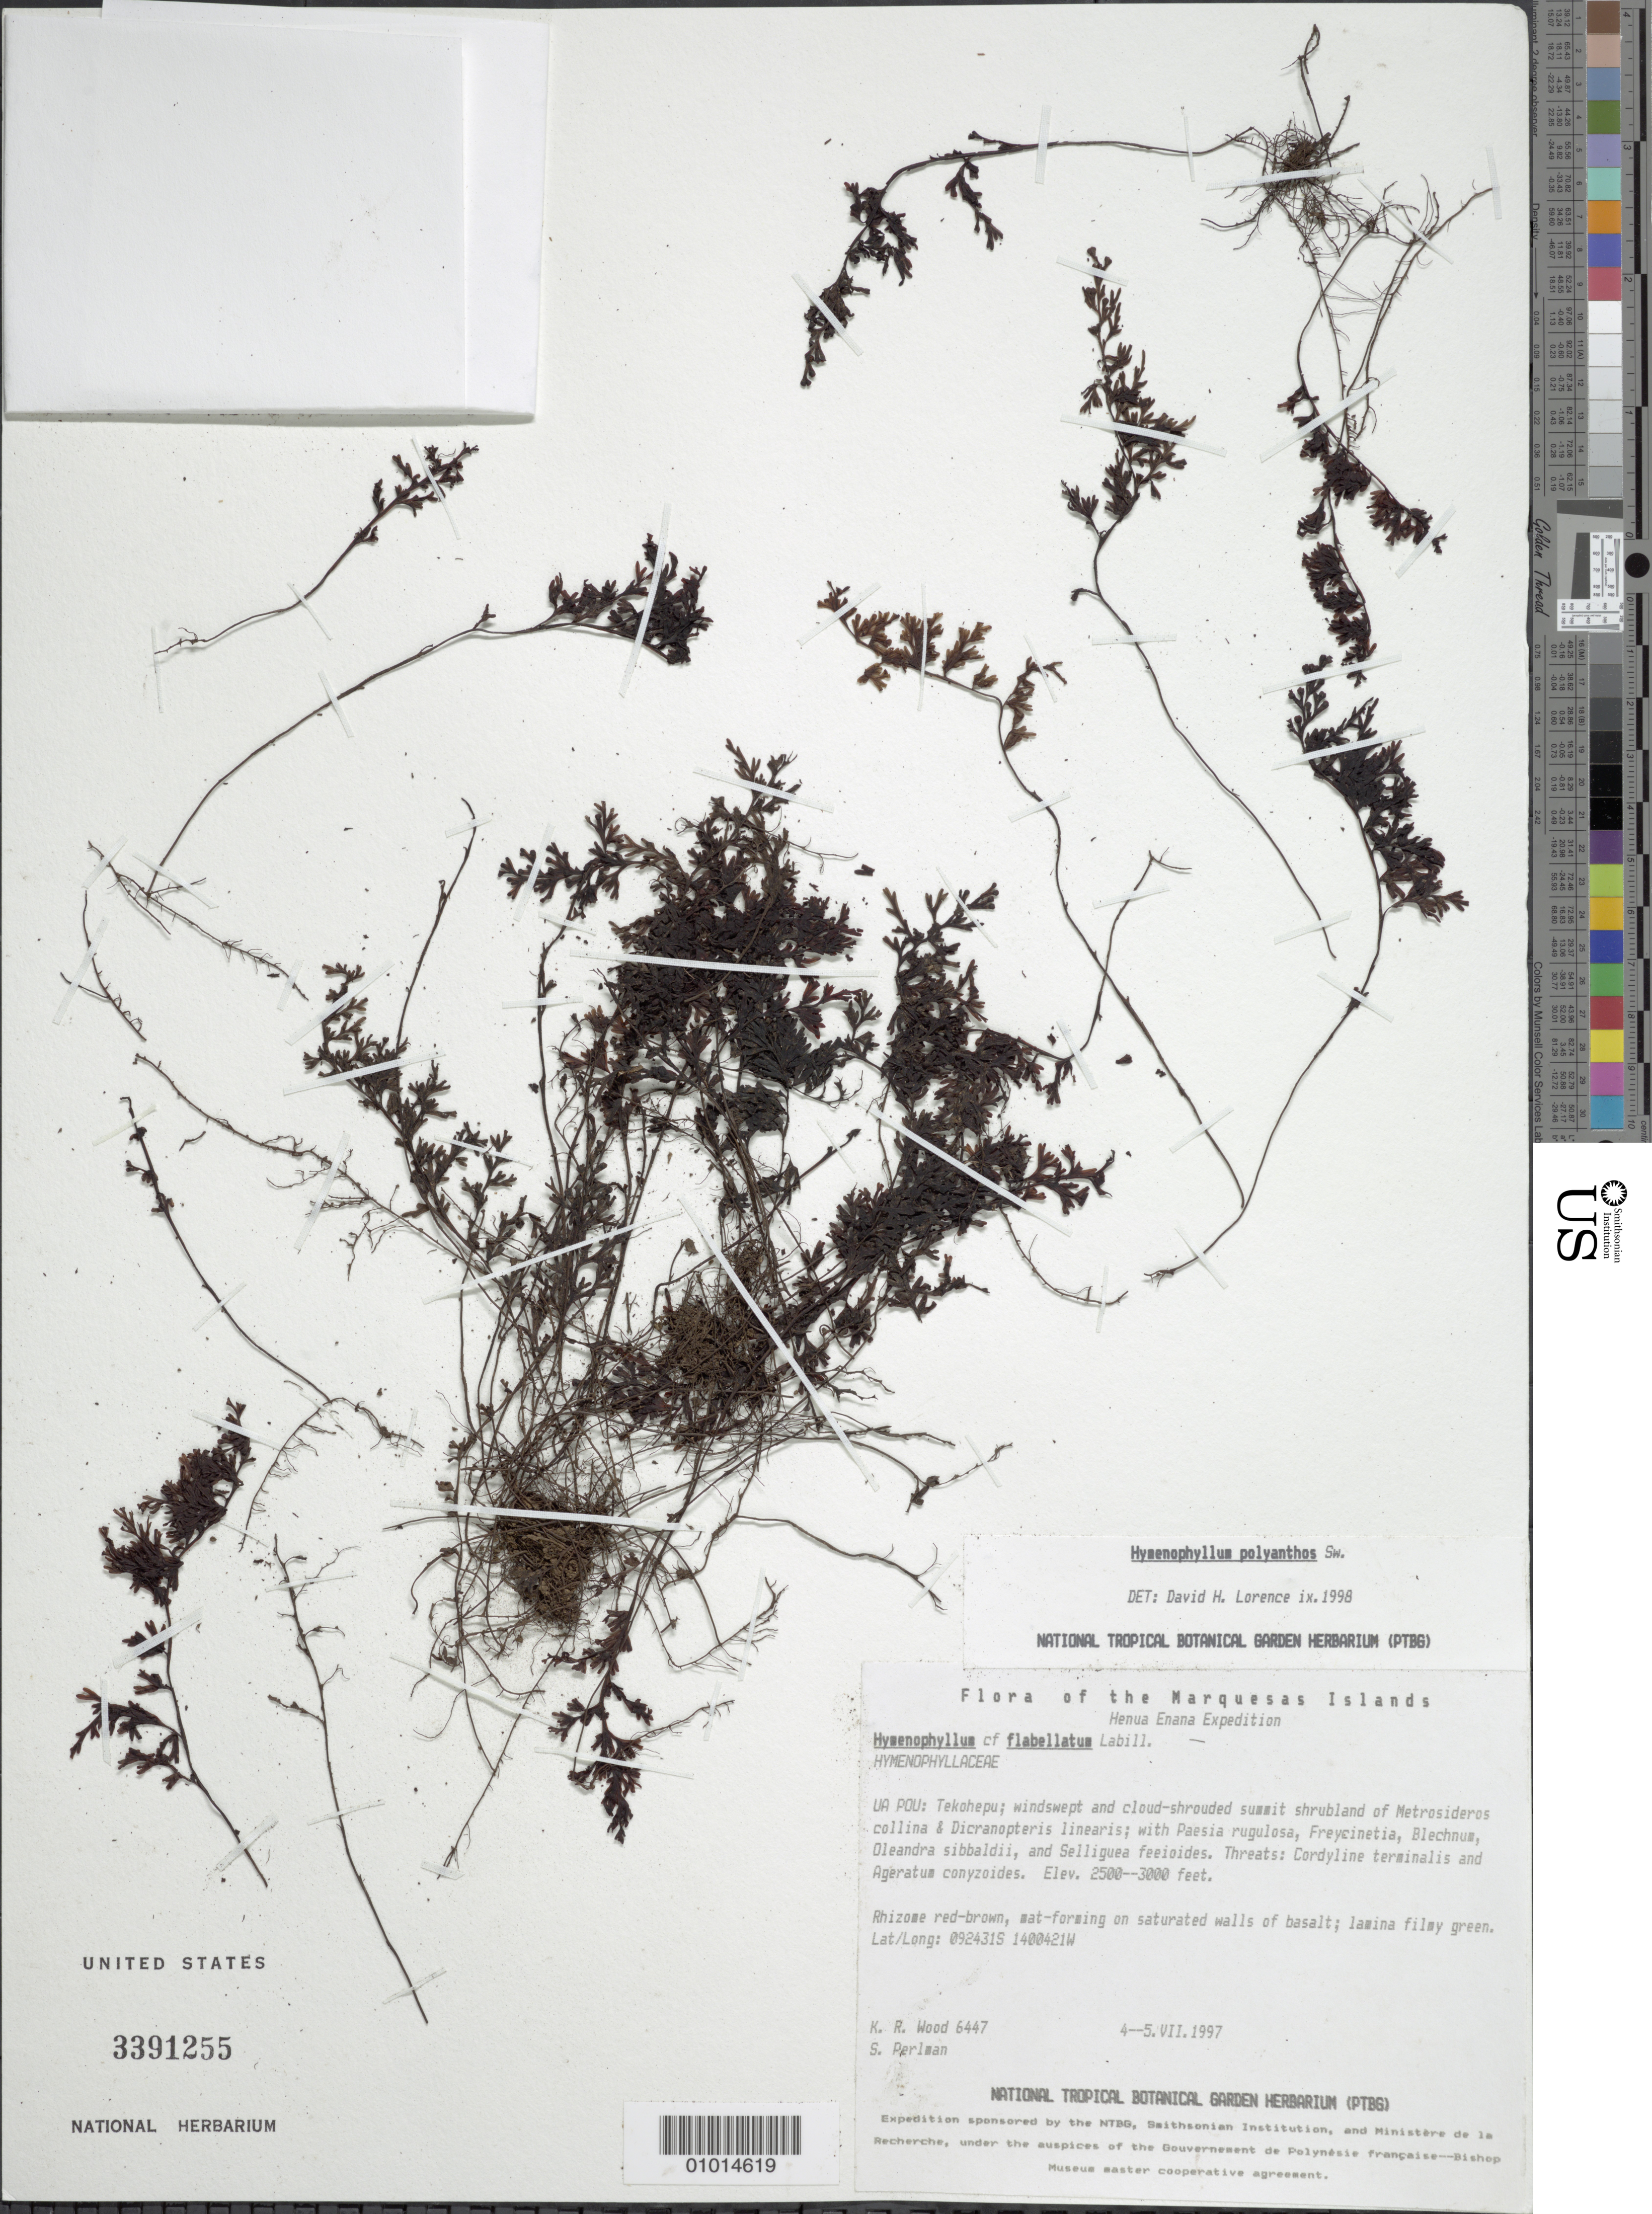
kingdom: Plantae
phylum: Tracheophyta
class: Polypodiopsida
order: Hymenophyllales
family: Hymenophyllaceae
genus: Hymenophyllum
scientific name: Hymenophyllum polyanthos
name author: (Sw.) Sw.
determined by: Lorence, David H., (PTBG), National Tropical Botanical Garden (UNITED STATES)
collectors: K. R. Wood & S. P. Perlman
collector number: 6447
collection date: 1997-07-04/1997-07-05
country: French Polynesia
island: Ua Pou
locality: Tekohepo, summit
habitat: shrubland of Metrosideros collina-Dicranopteris linearis; windswept and cloud shrouded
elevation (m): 762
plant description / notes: Cordyline terminalis, Ageratum conyzoides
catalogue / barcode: US 3391255